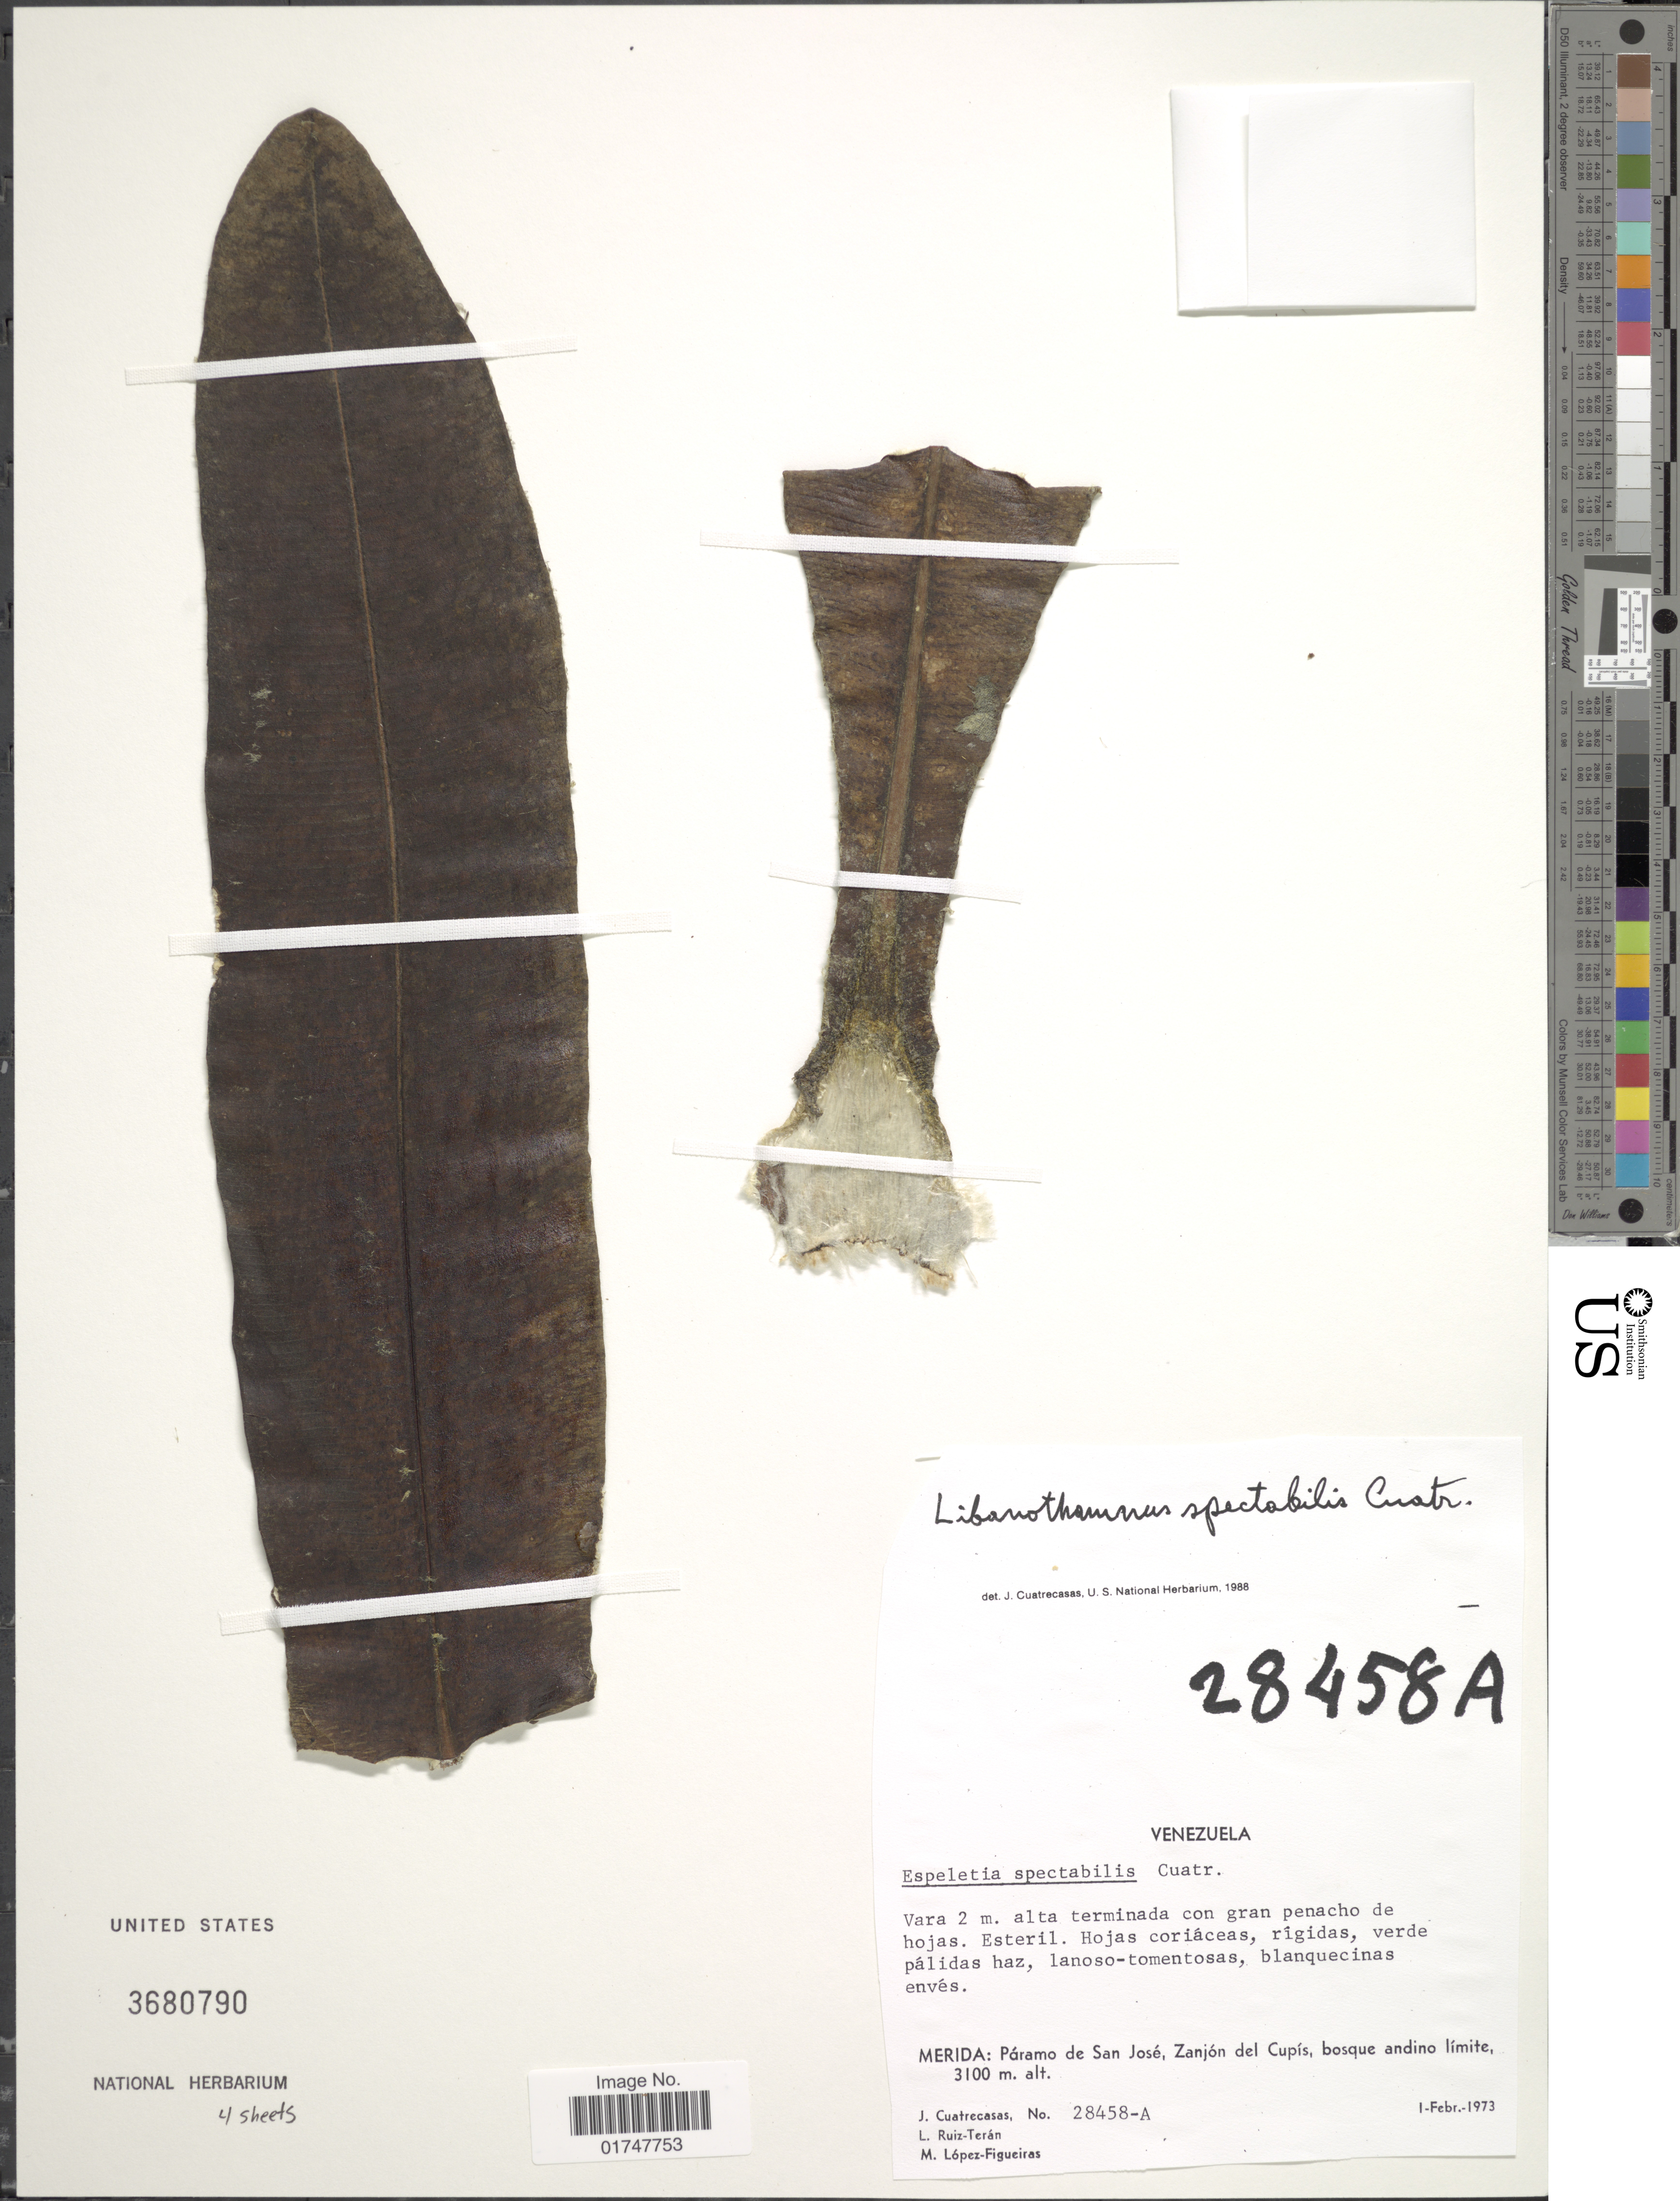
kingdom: Plantae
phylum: Tracheophyta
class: Magnoliopsida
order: Asterales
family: Asteraceae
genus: Libanothamnus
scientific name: Libanothamnus spectabilis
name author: (Cuatrec.) Cuatrec.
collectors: J. Cuatrecasas, L. E. Ruíz-Terán & M. López Figueiras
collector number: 28458-A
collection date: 1973-02-01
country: Venezuela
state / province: Mérida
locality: Páramo de San José, Zanjón del Cupís, bosque andino límite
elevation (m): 3100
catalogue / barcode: US 3680790